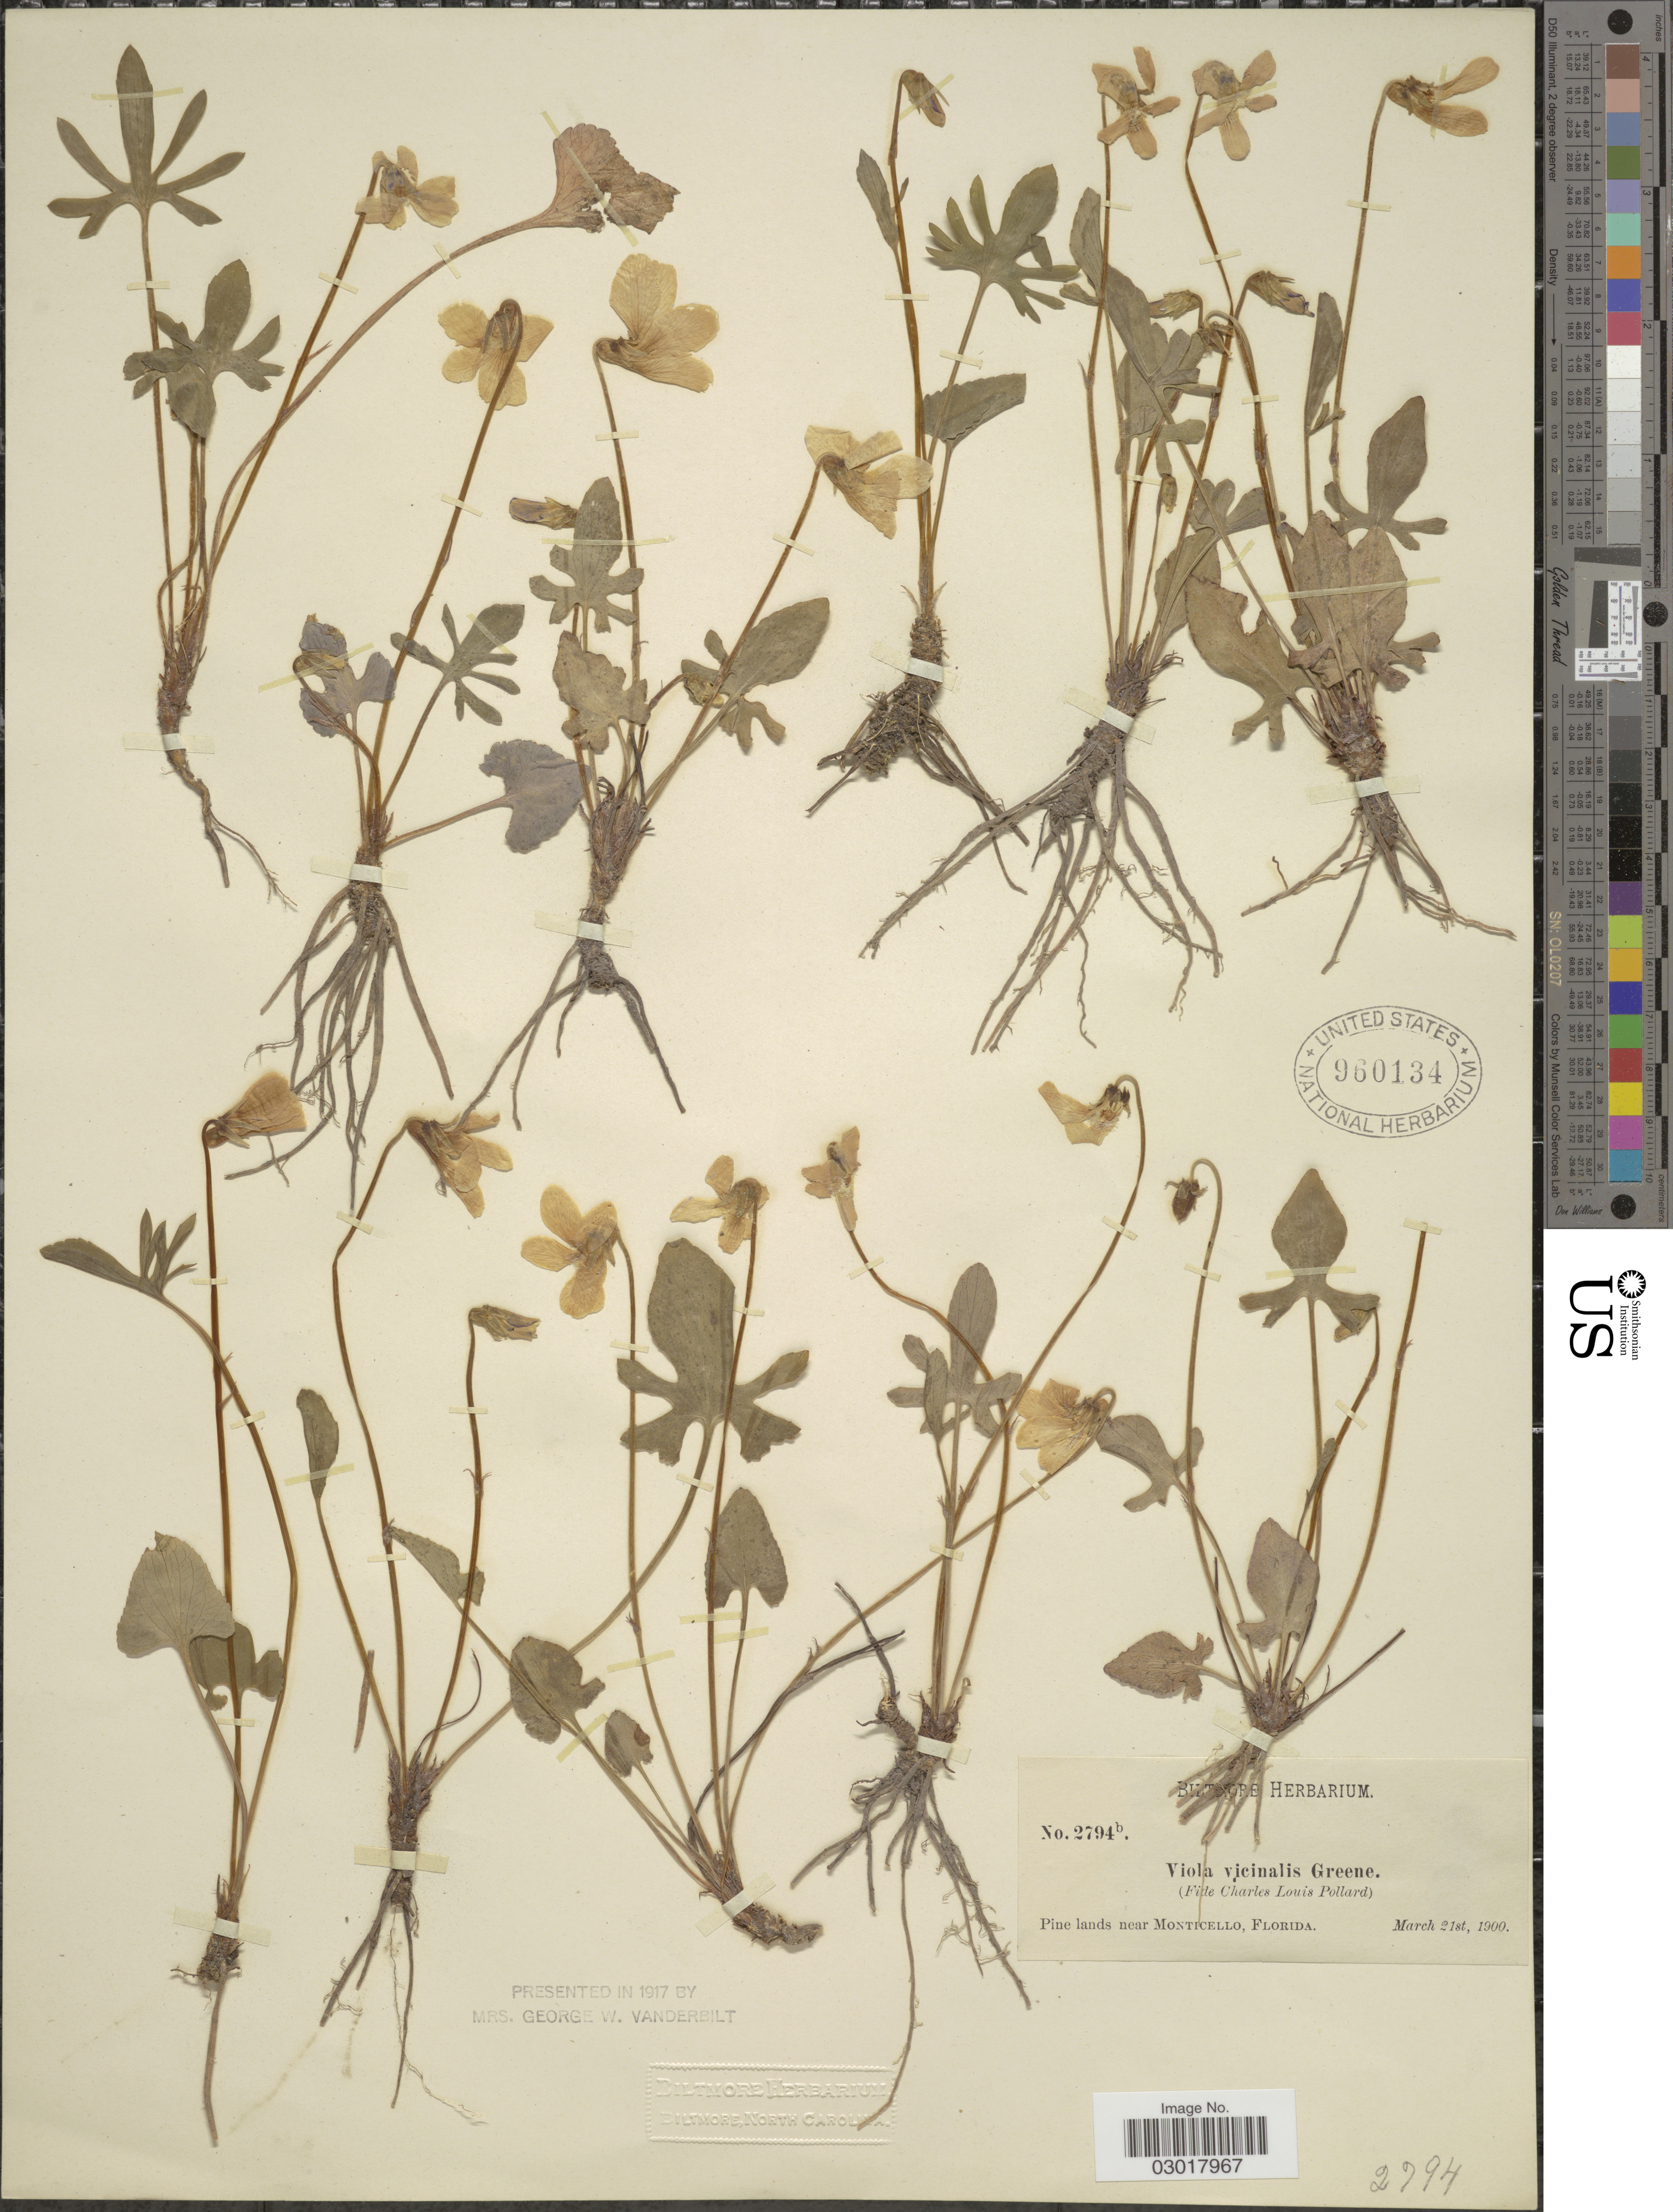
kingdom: Plantae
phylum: Tracheophyta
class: Magnoliopsida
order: Malpighiales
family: Violaceae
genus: Viola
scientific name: Viola vicinalis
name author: Greene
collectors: ex herb. Biltmore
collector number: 2794b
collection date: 1900-03-21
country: United States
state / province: Florida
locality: Pine lands near Monticello.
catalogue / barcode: US 960134